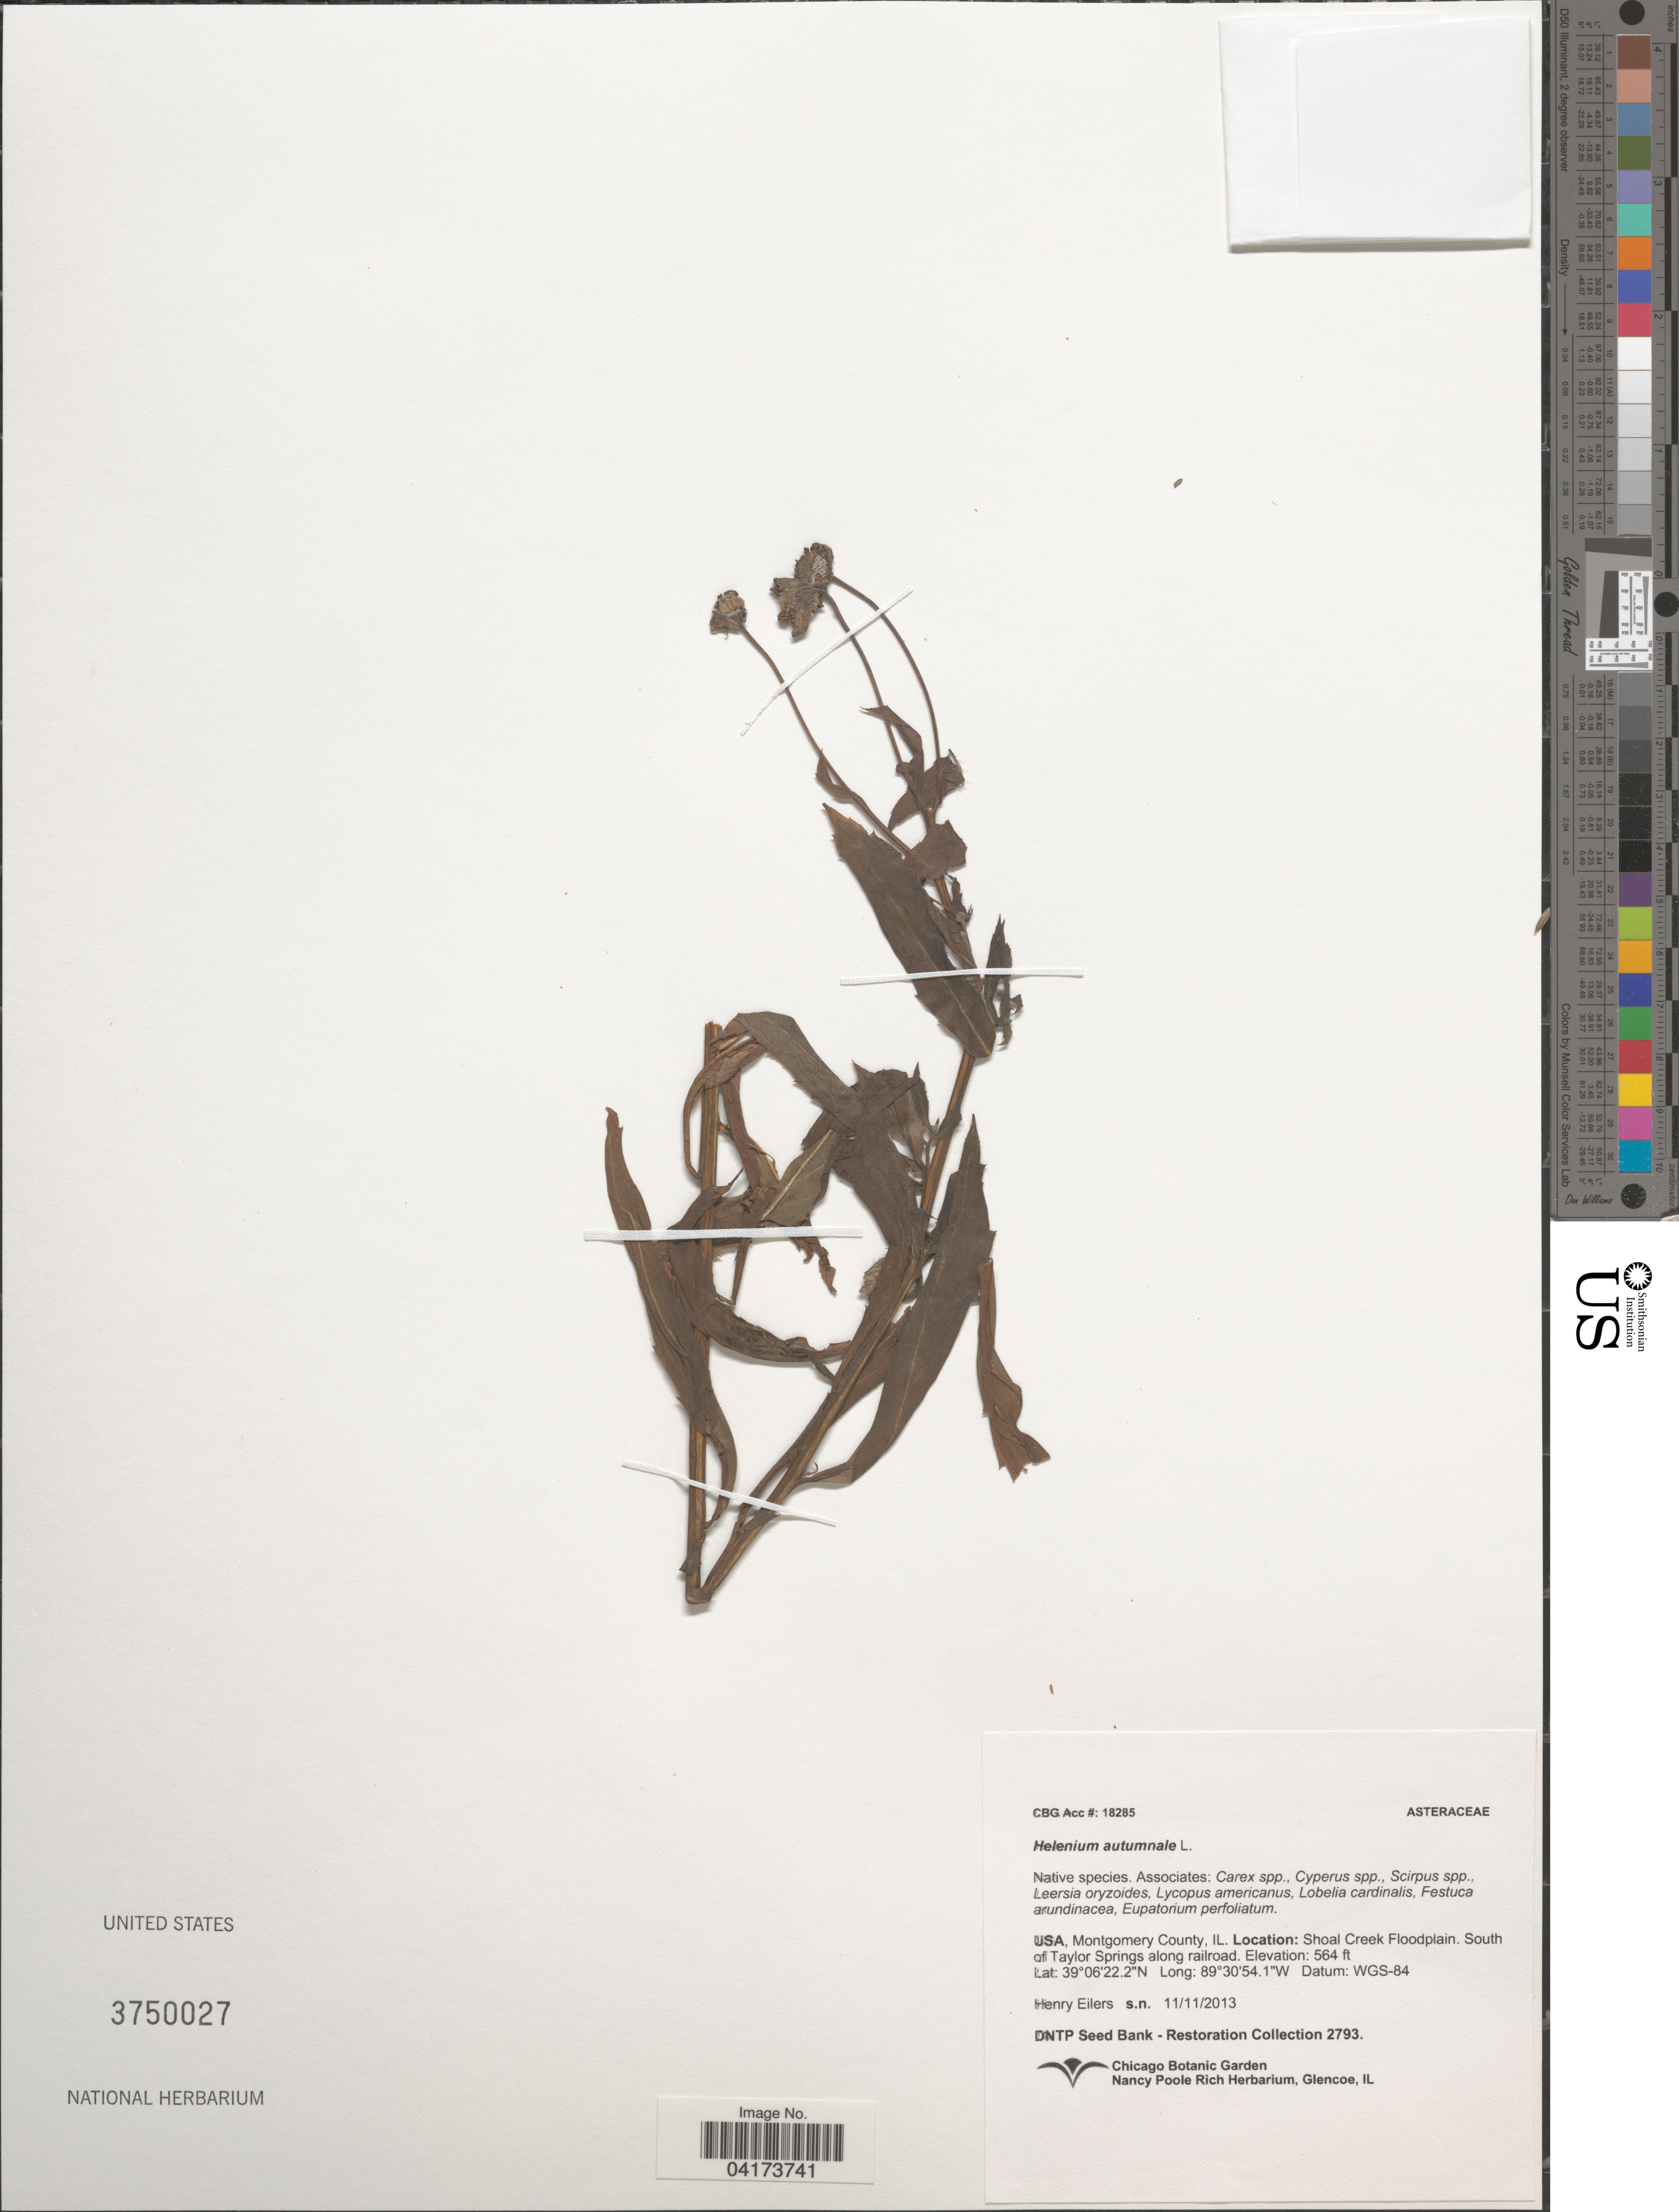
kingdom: Plantae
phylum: Tracheophyta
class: Magnoliopsida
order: Asterales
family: Asteraceae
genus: Helenium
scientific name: Helenium autumnale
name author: L.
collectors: H. Eilers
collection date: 2013-11-11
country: United States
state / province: Illinois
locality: Montgomery County. Shoal Creek Floodplain. South of Taylor Springs along railroad.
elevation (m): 172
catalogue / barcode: US 3750027